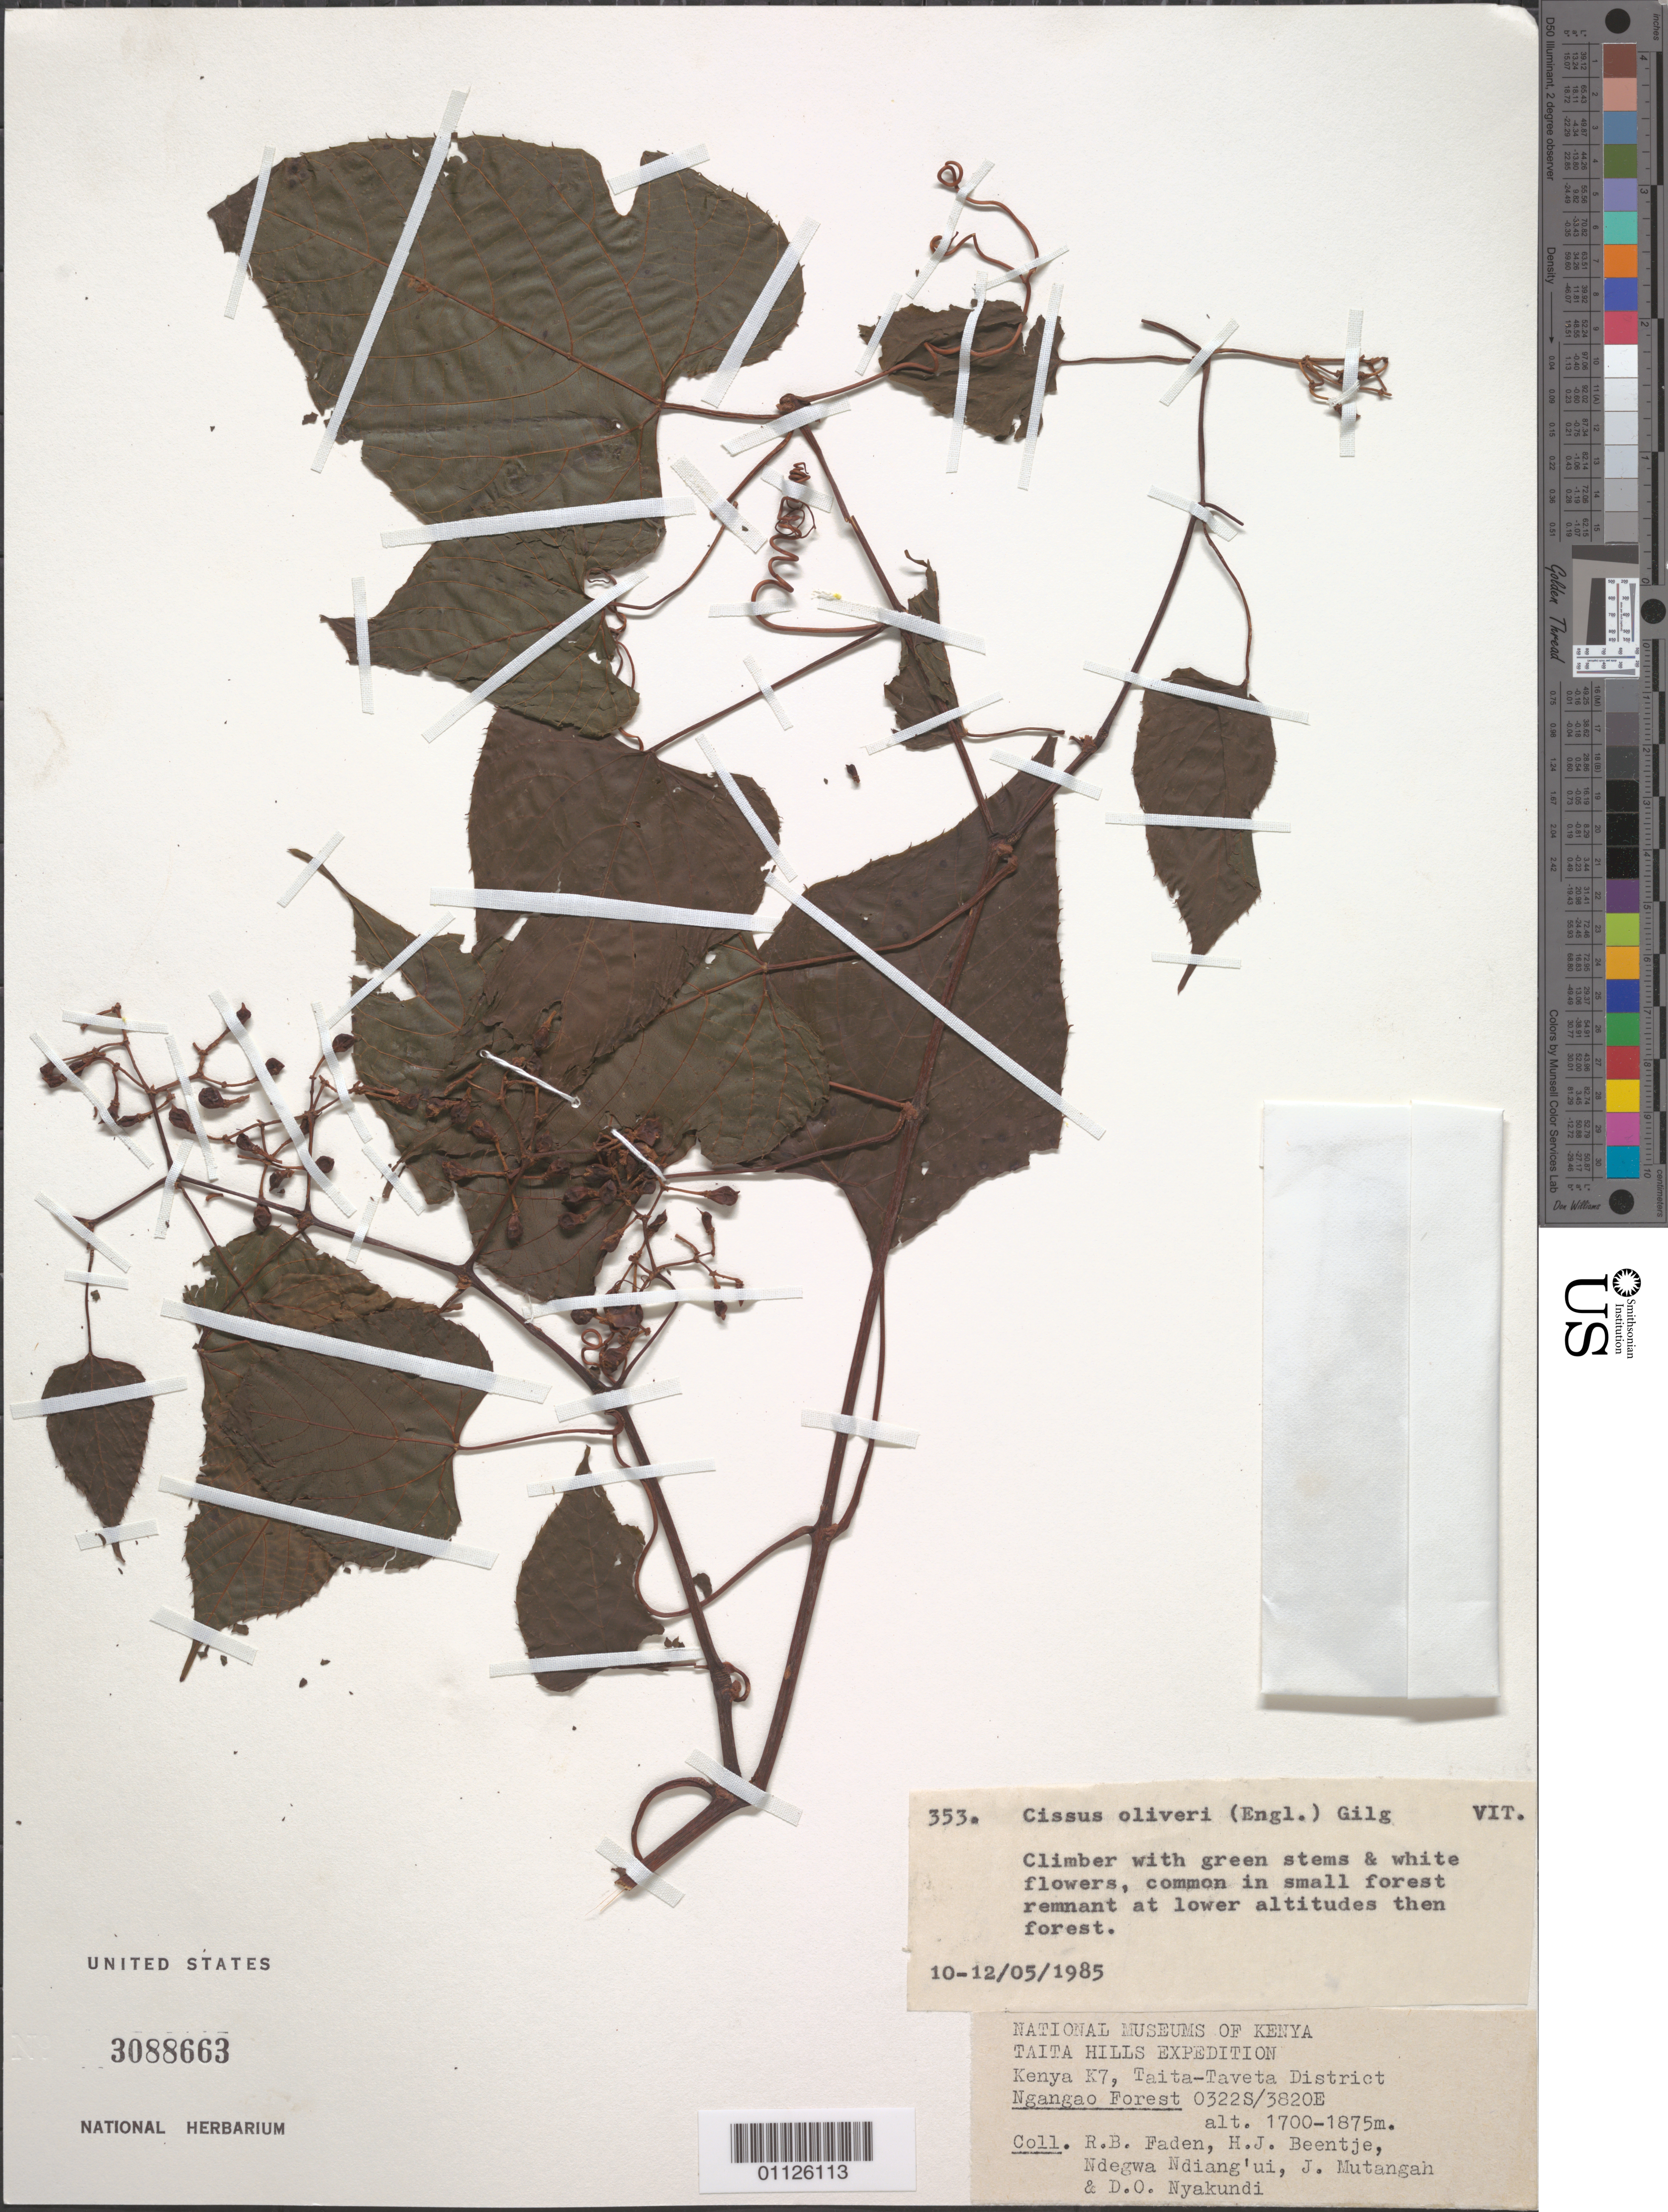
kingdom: Plantae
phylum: Tracheophyta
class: Magnoliopsida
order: Vitales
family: Vitaceae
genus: Cissus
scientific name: Cissus oliveri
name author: (Engl.) Gilg ex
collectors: H. J. Beentje, Ndegwa Ndiang'ui, J. Mutangah, D. Nyakundi & R. B. Faden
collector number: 353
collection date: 1985-05-10/1985-05-12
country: Kenya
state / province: Taita Taveta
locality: Ngangao Forest.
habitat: Forest. Climber.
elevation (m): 1700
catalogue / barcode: US 3088663